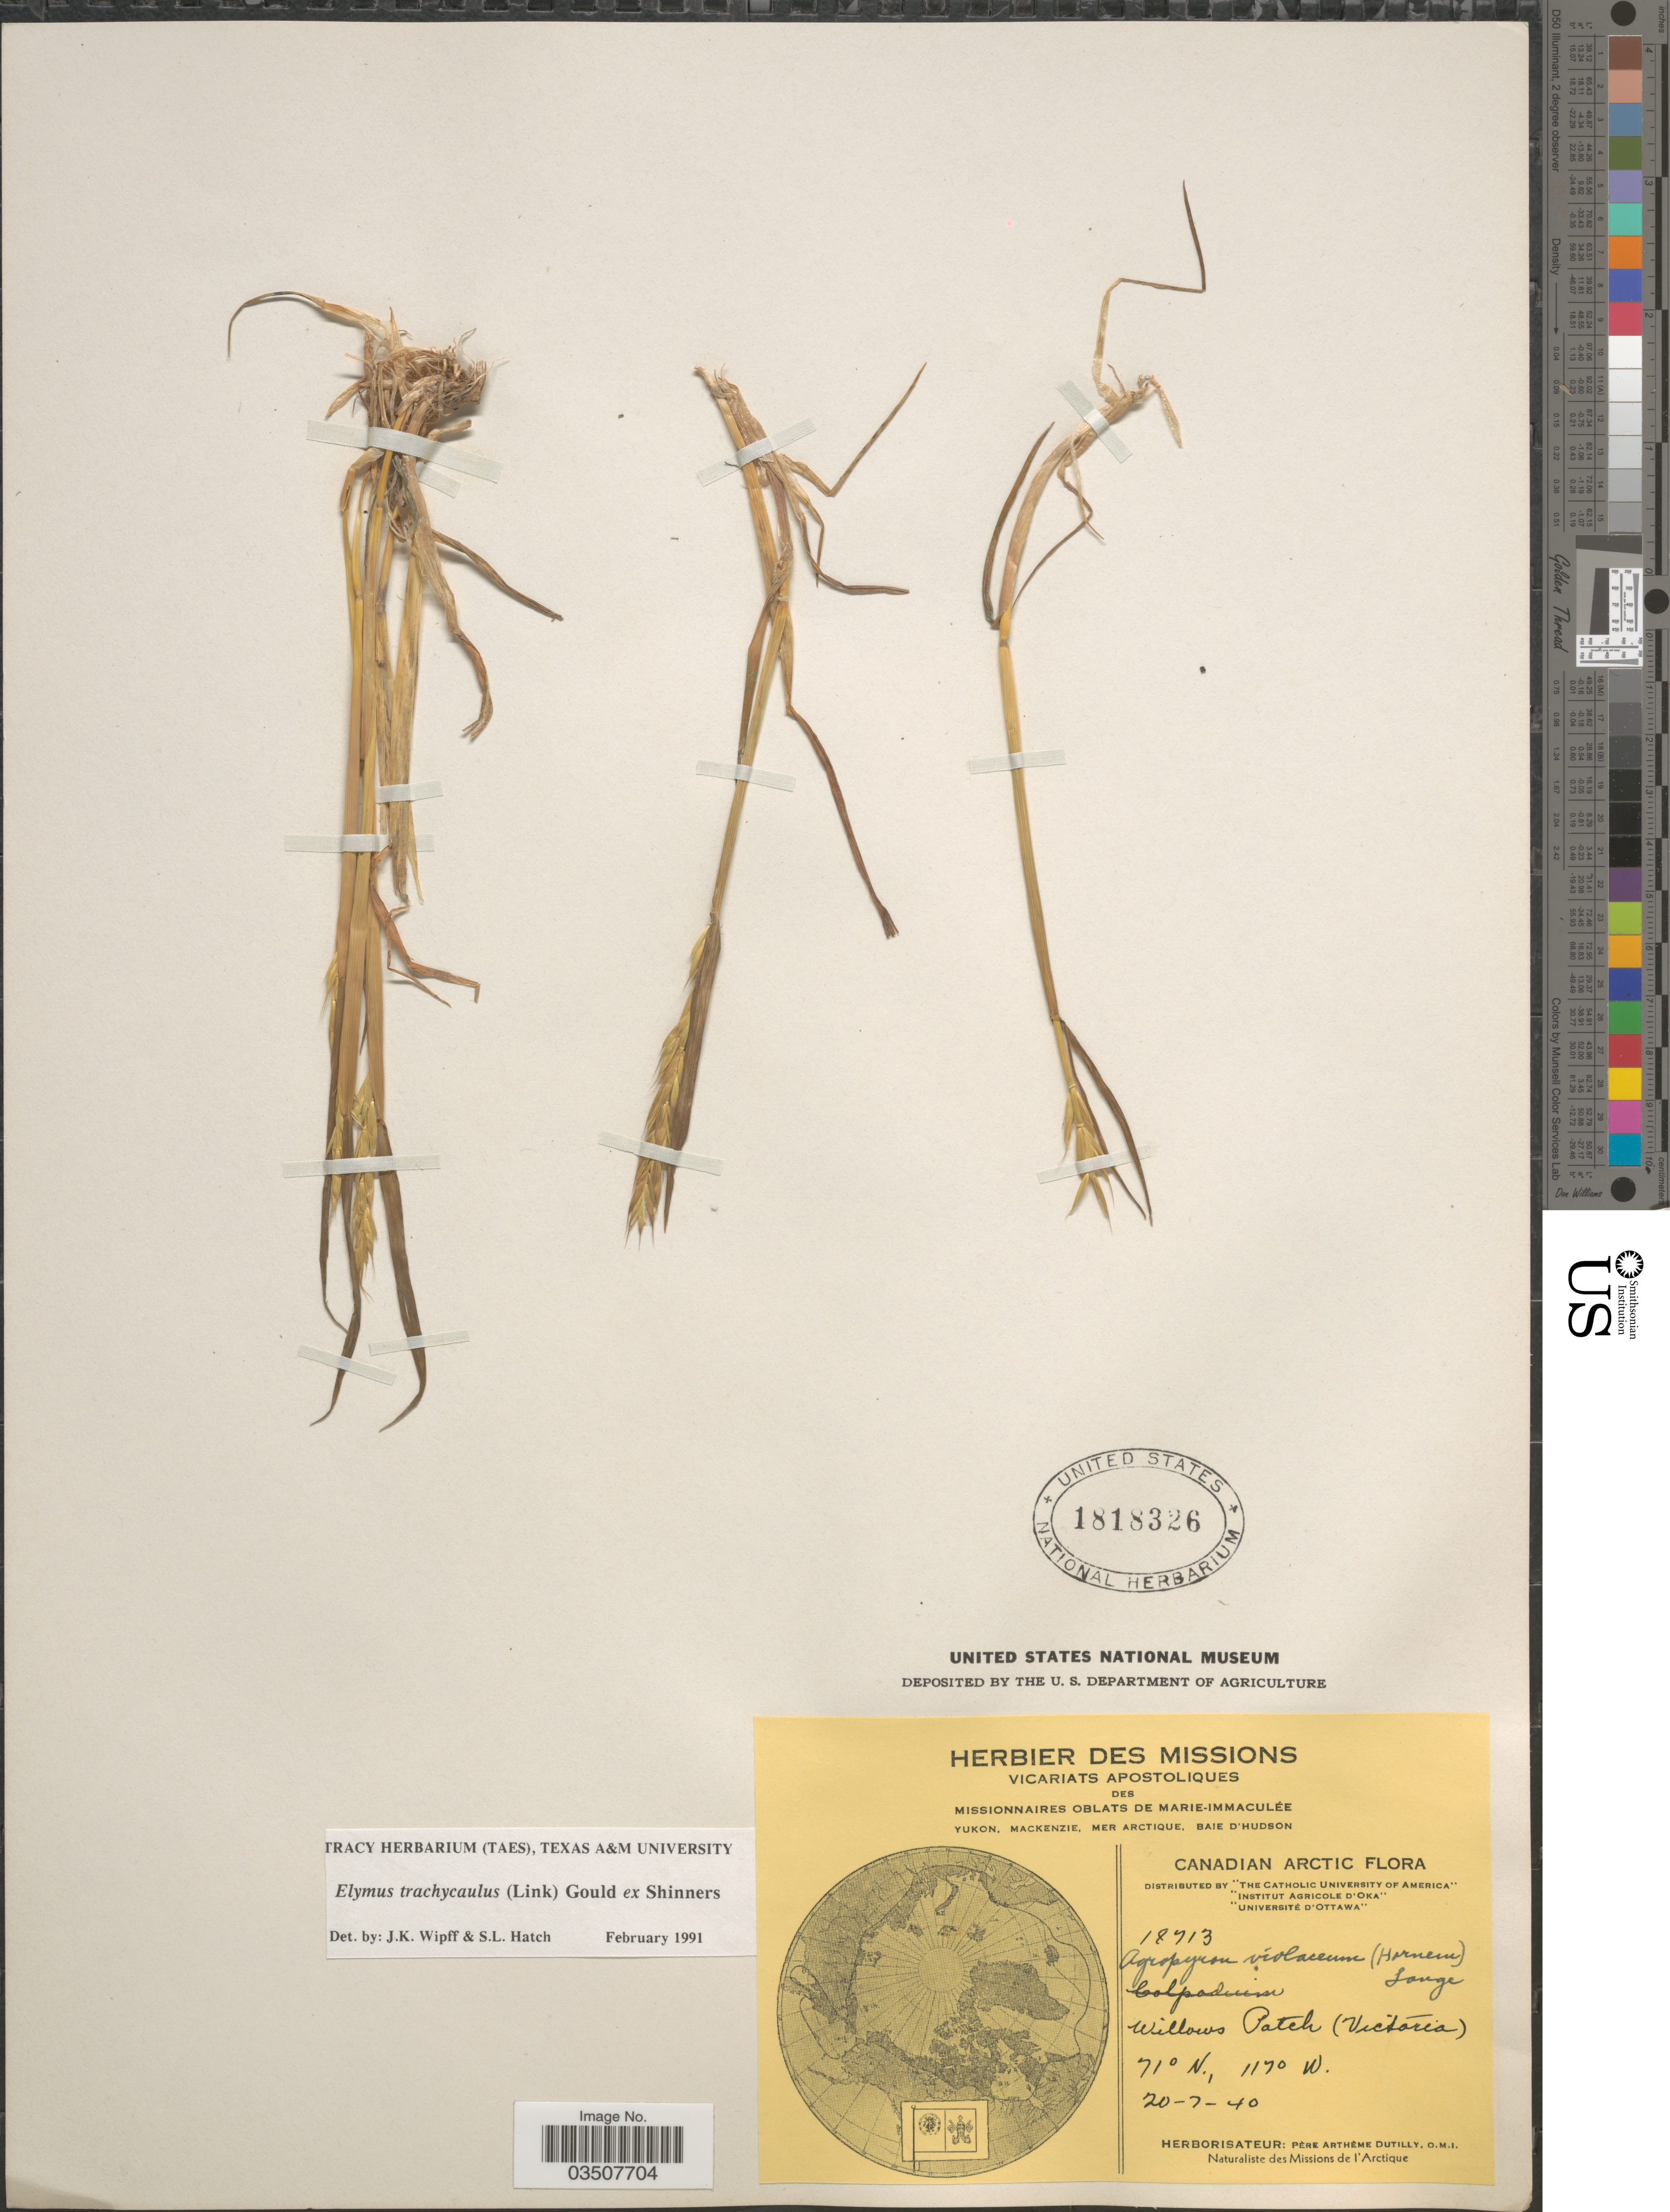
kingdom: Plantae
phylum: Tracheophyta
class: Liliopsida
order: Poales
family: Poaceae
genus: Elymus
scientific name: Elymus trachycaulus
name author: (Link) Gould ex Shinners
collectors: P. Dutilly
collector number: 18713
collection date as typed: Transcribed d/m/y: 20/7/40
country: Canada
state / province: British Columbia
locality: Canadian Arctic. Willows Patch (Victoria). Missions de l'Arctique.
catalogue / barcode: US 1818326